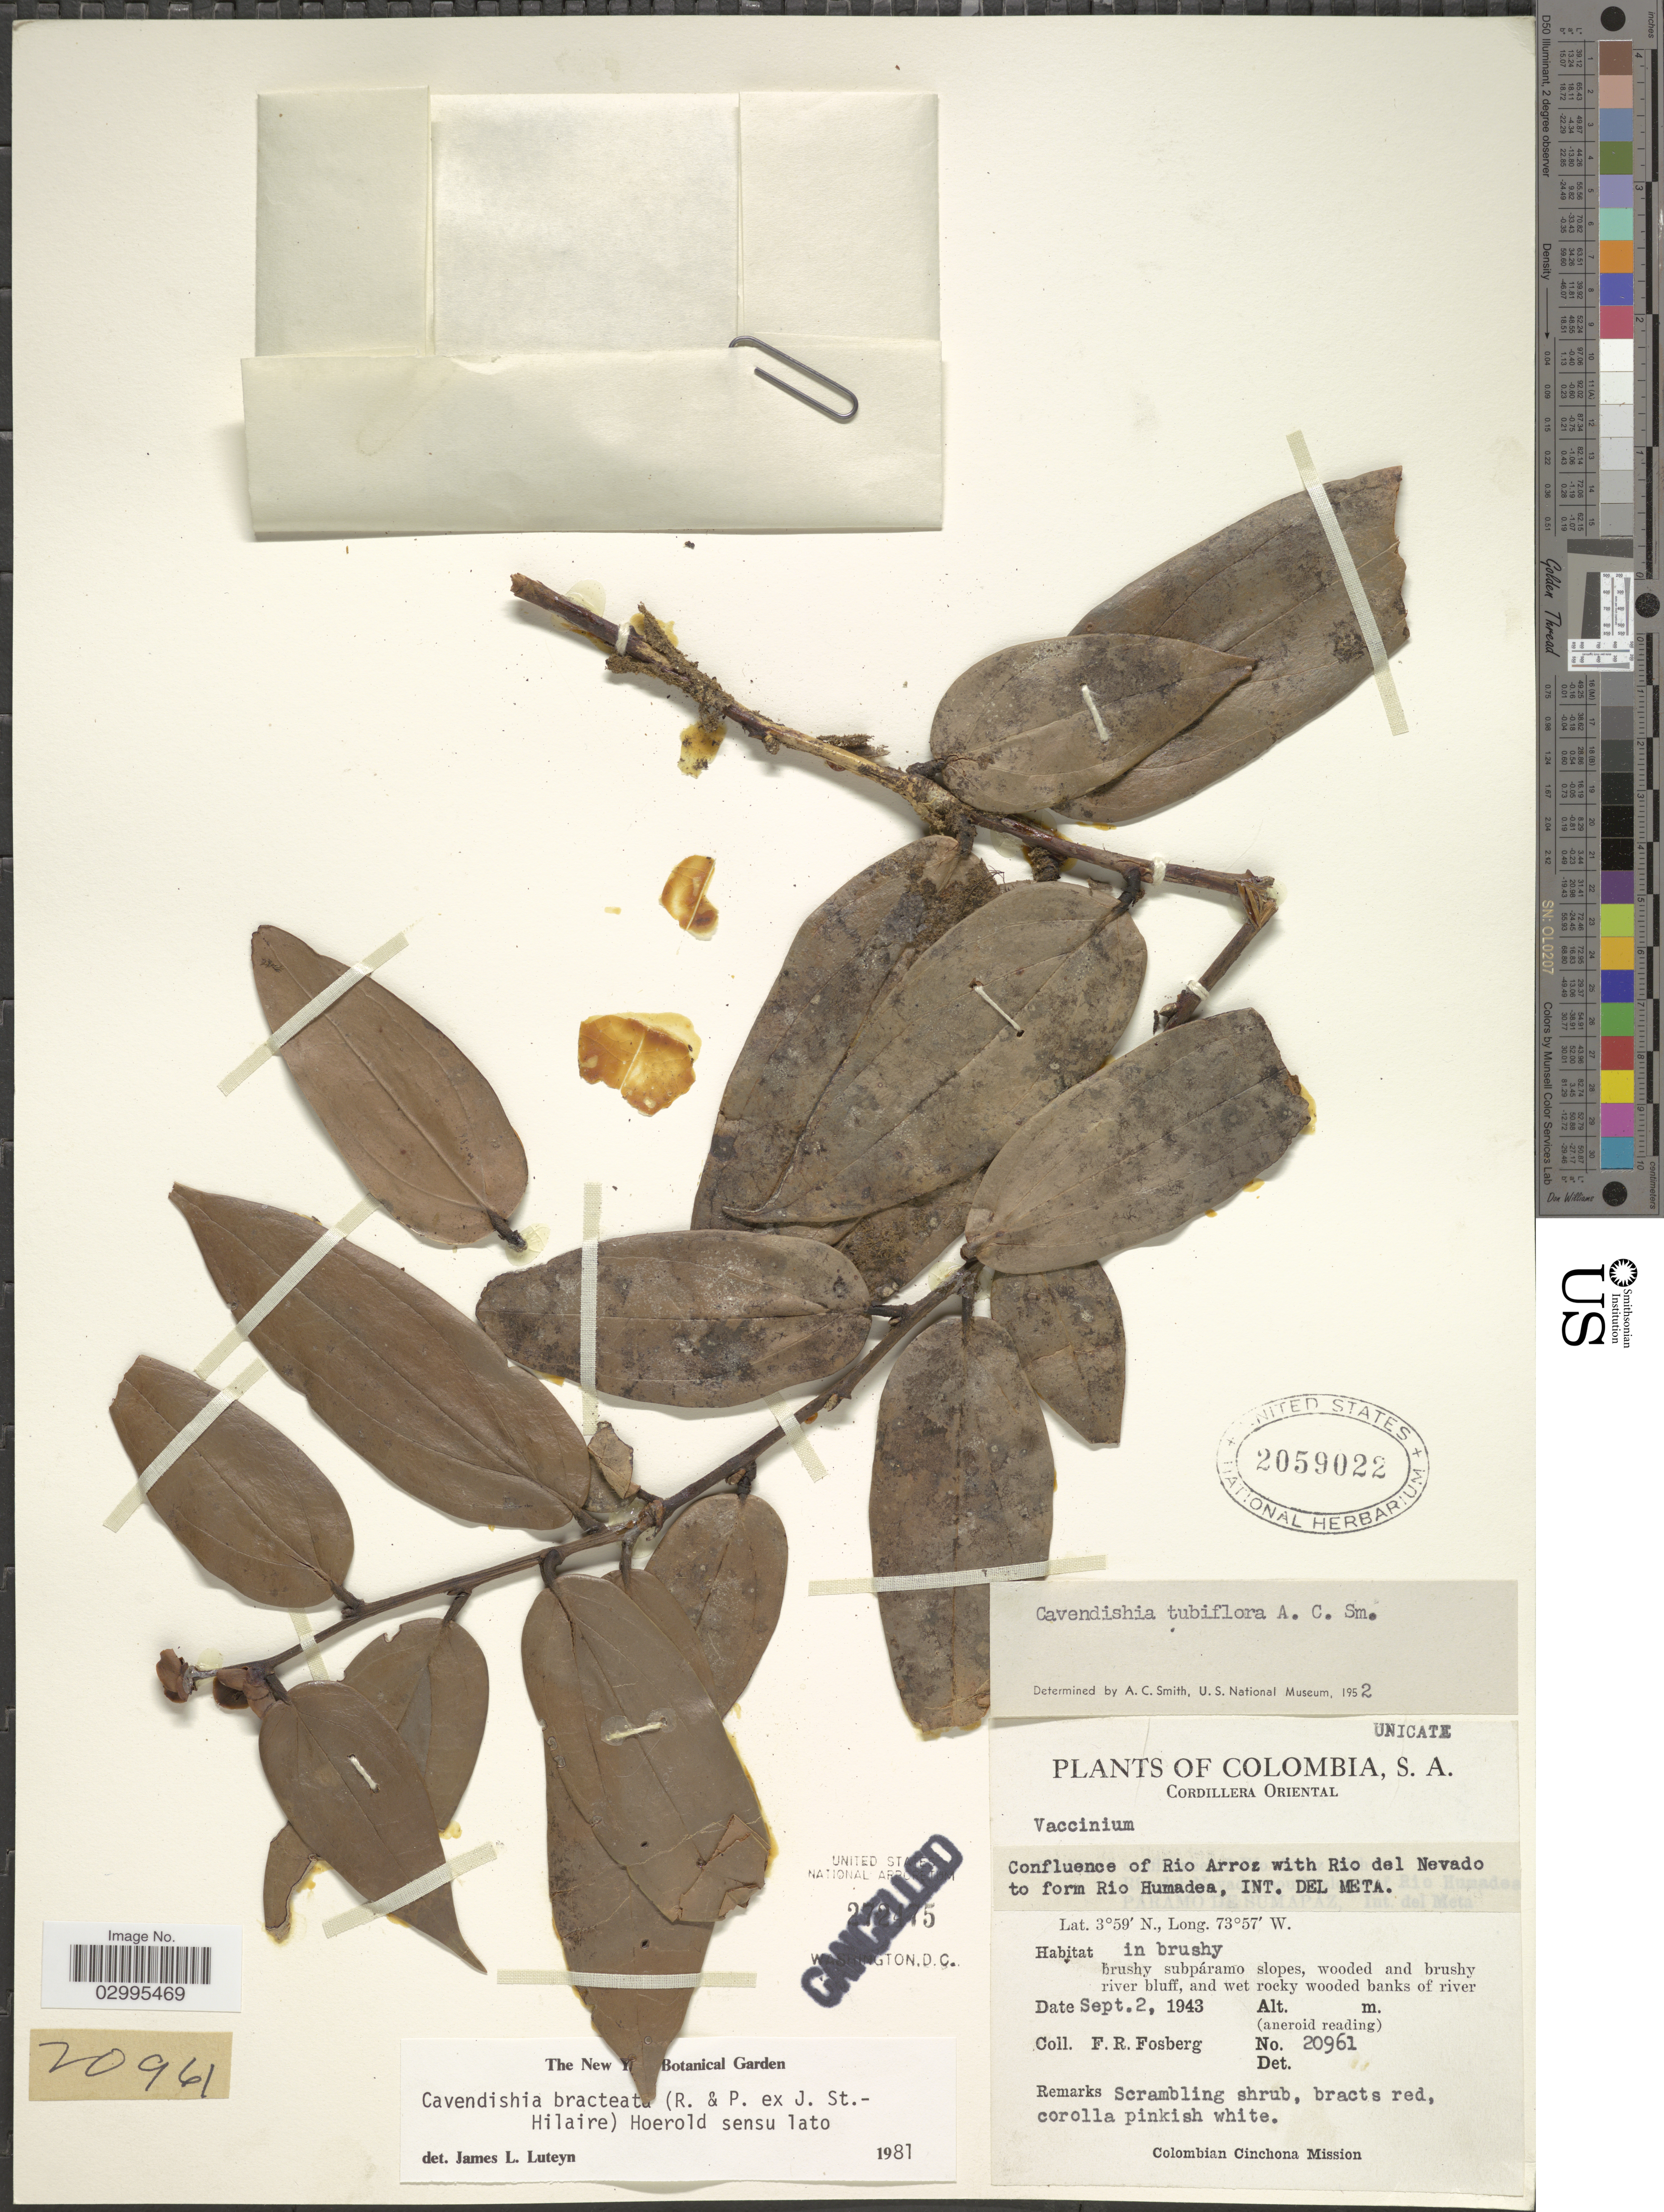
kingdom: Plantae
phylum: Tracheophyta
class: Magnoliopsida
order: Ericales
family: Ericaceae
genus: Cavendishia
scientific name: Cavendishia bracteata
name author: (Ruiz & Pav. ex J. St.-Hil.) Hoerold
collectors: F. R. Fosberg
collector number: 20961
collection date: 1943-09-02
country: Colombia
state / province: Meta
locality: Cordillera Oriental. Confluence of Rio Arroz with Rio del Nevado to form Rio Humadea, Int. del Meta.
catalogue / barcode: US 2059022